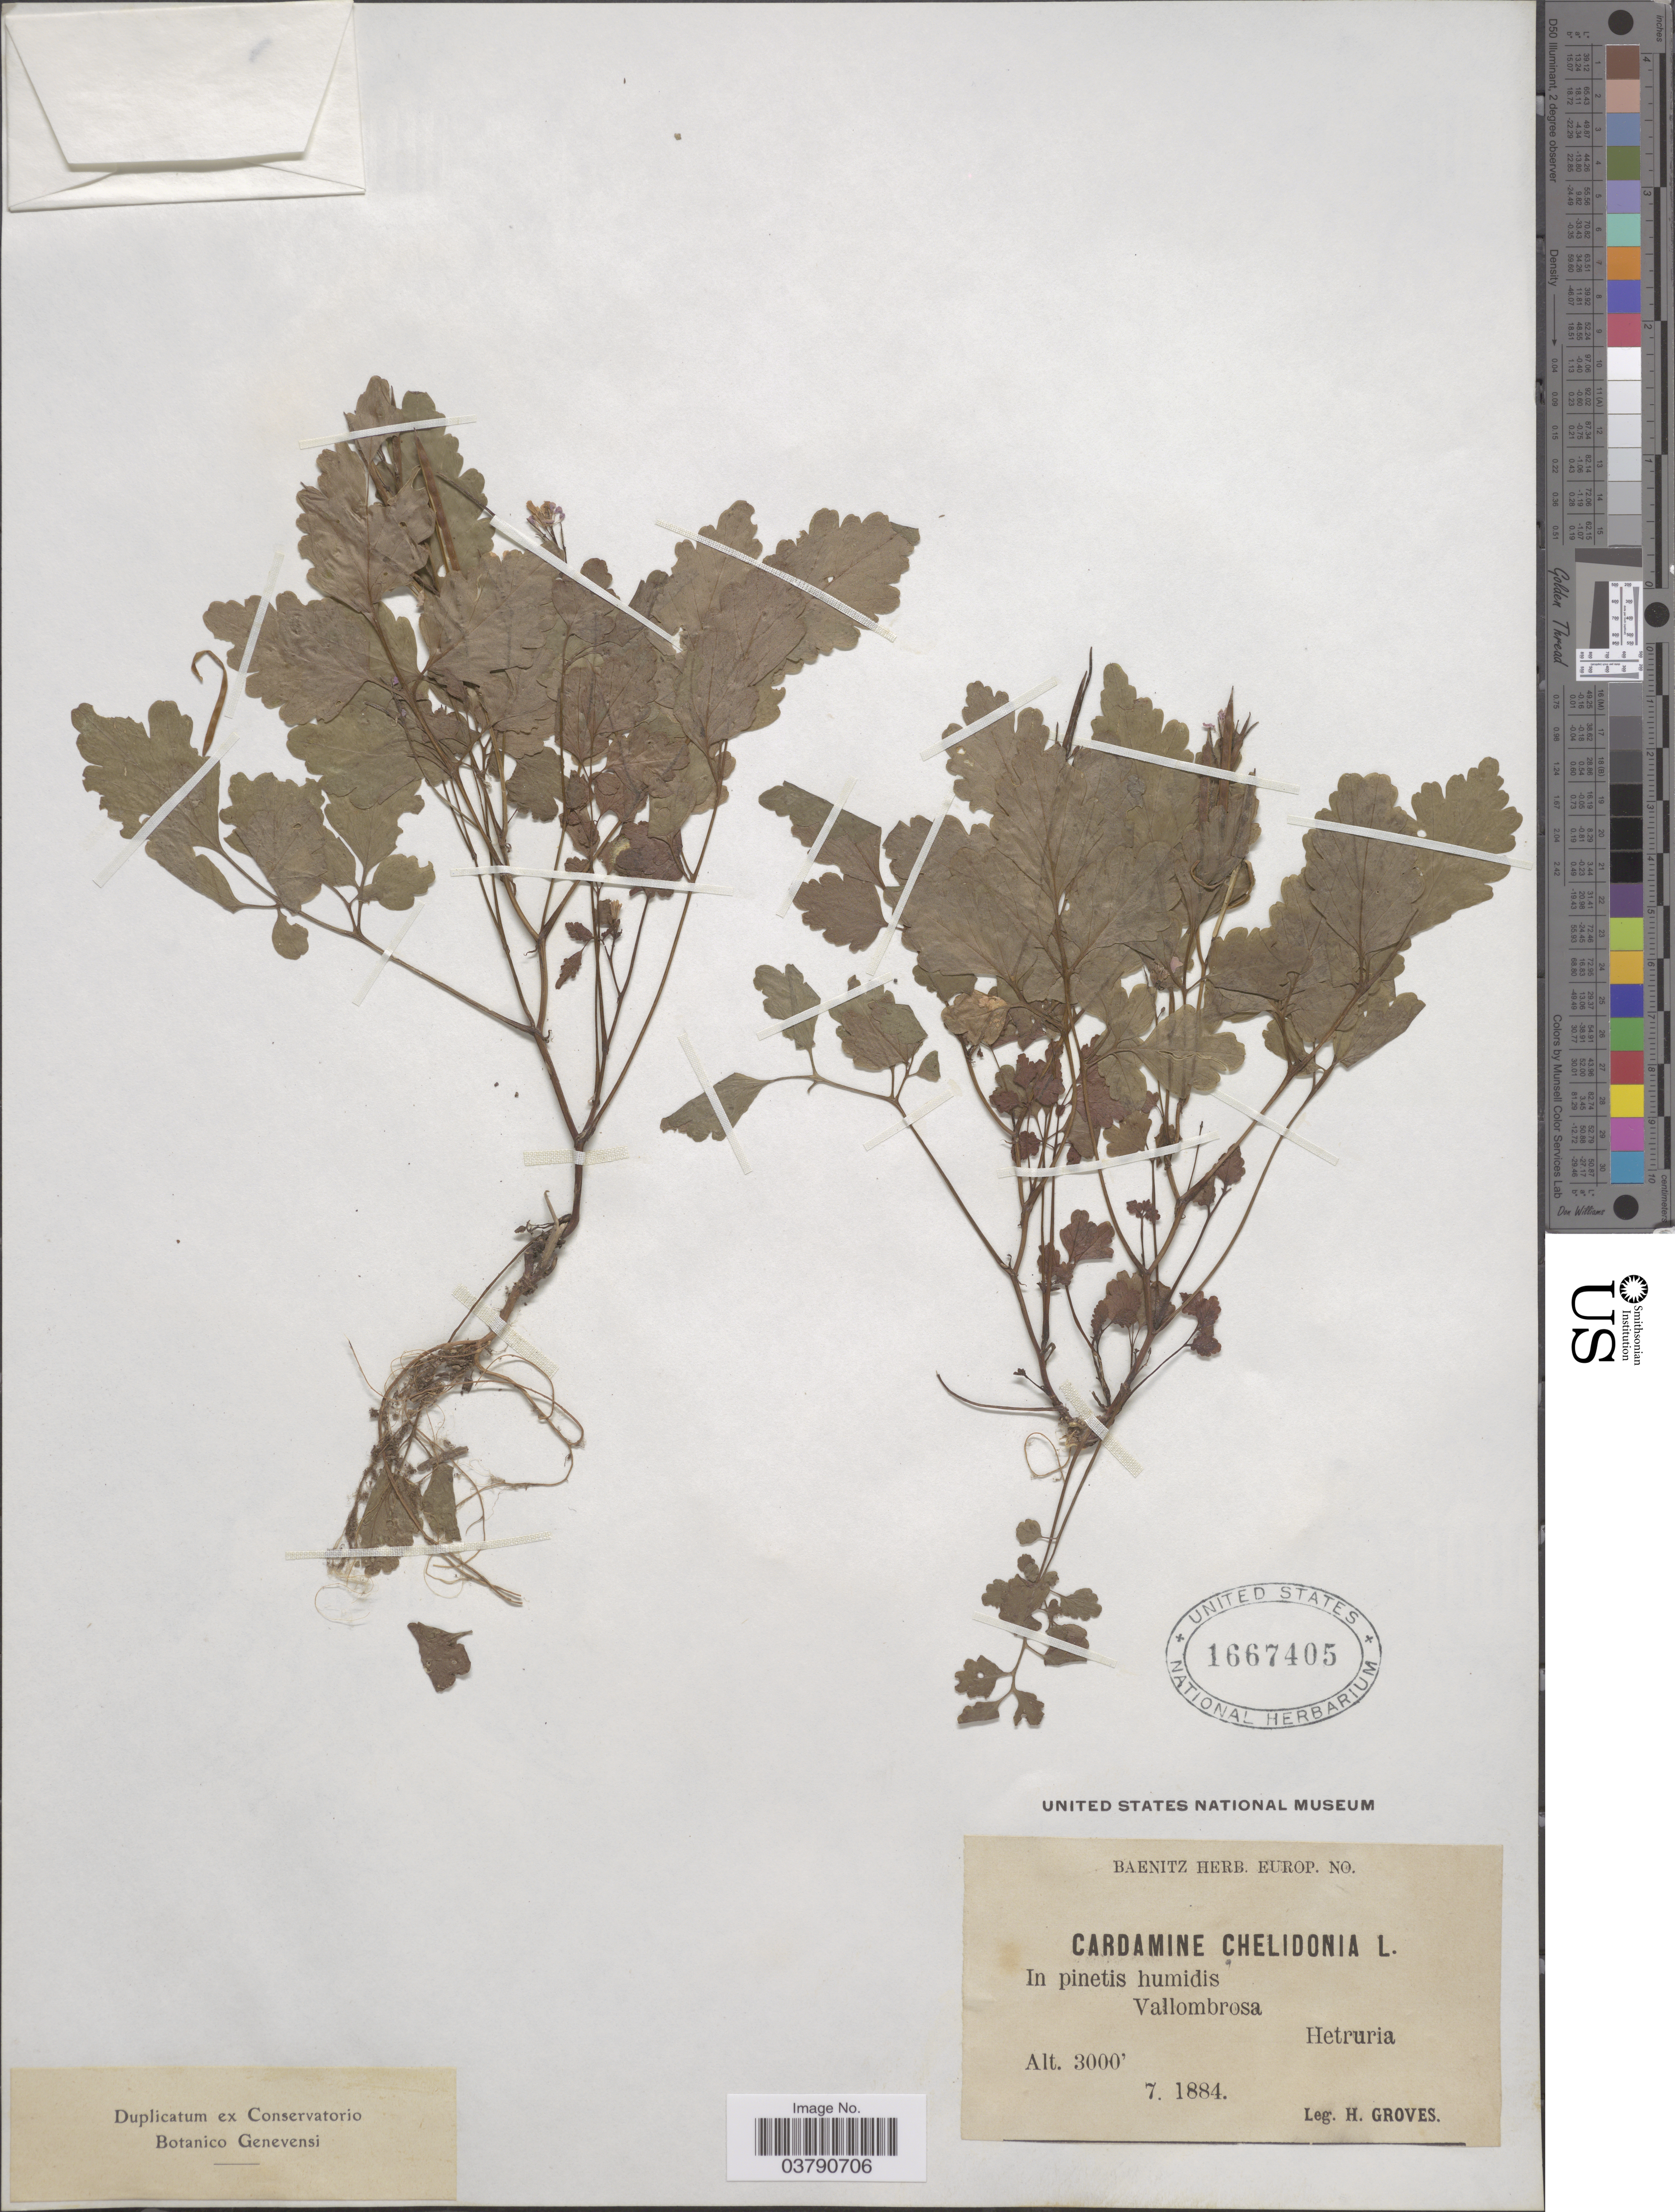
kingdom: Plantae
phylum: Tracheophyta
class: Magnoliopsida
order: Brassicales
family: Brassicaceae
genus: Cardamine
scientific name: Cardamine chelidonia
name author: L.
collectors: H. Groves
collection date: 1884-07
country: Italy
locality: In pinetis humidis Vallombrosa Hetruria.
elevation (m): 914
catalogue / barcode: US 1667405